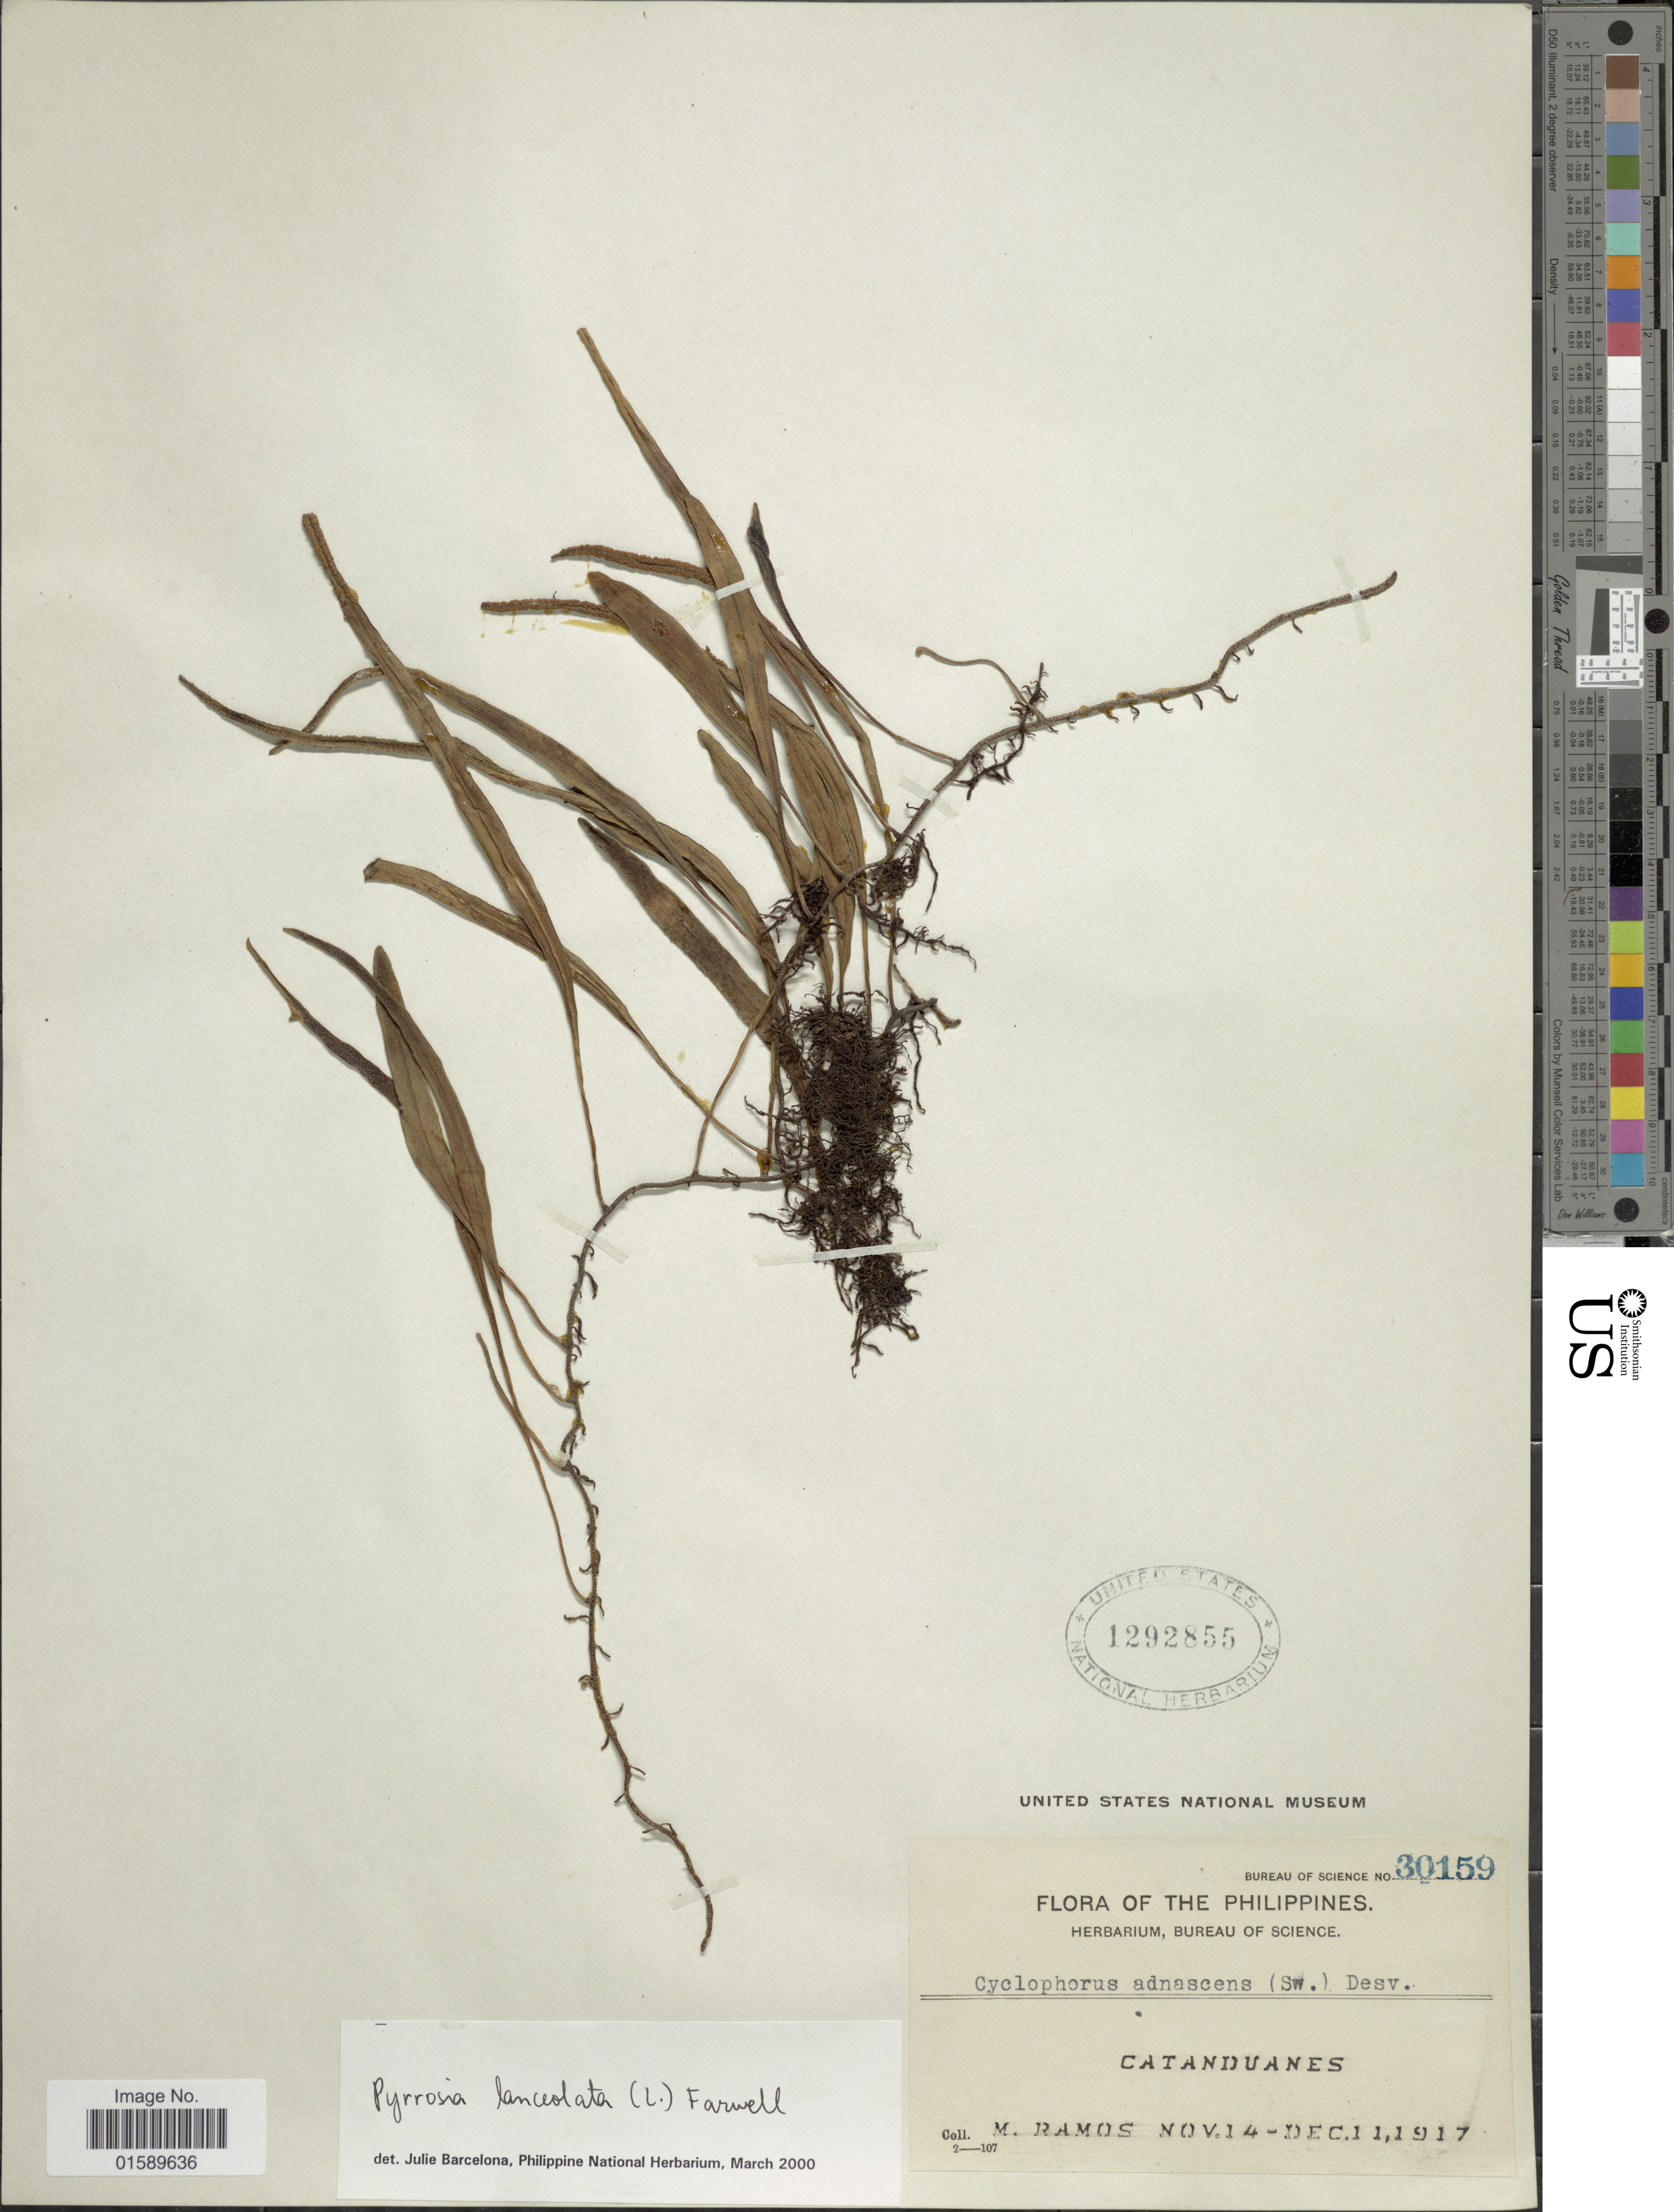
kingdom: Plantae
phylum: Tracheophyta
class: Polypodiopsida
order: Polypodiales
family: Polypodiaceae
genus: Pyrrosia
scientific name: Pyrrosia lanceolata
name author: (L.) Farw.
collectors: M. Ramos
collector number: Bureau of science 30159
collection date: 1917-11-14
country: Philippines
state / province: Bicol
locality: Catanduanes.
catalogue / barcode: US 1292855